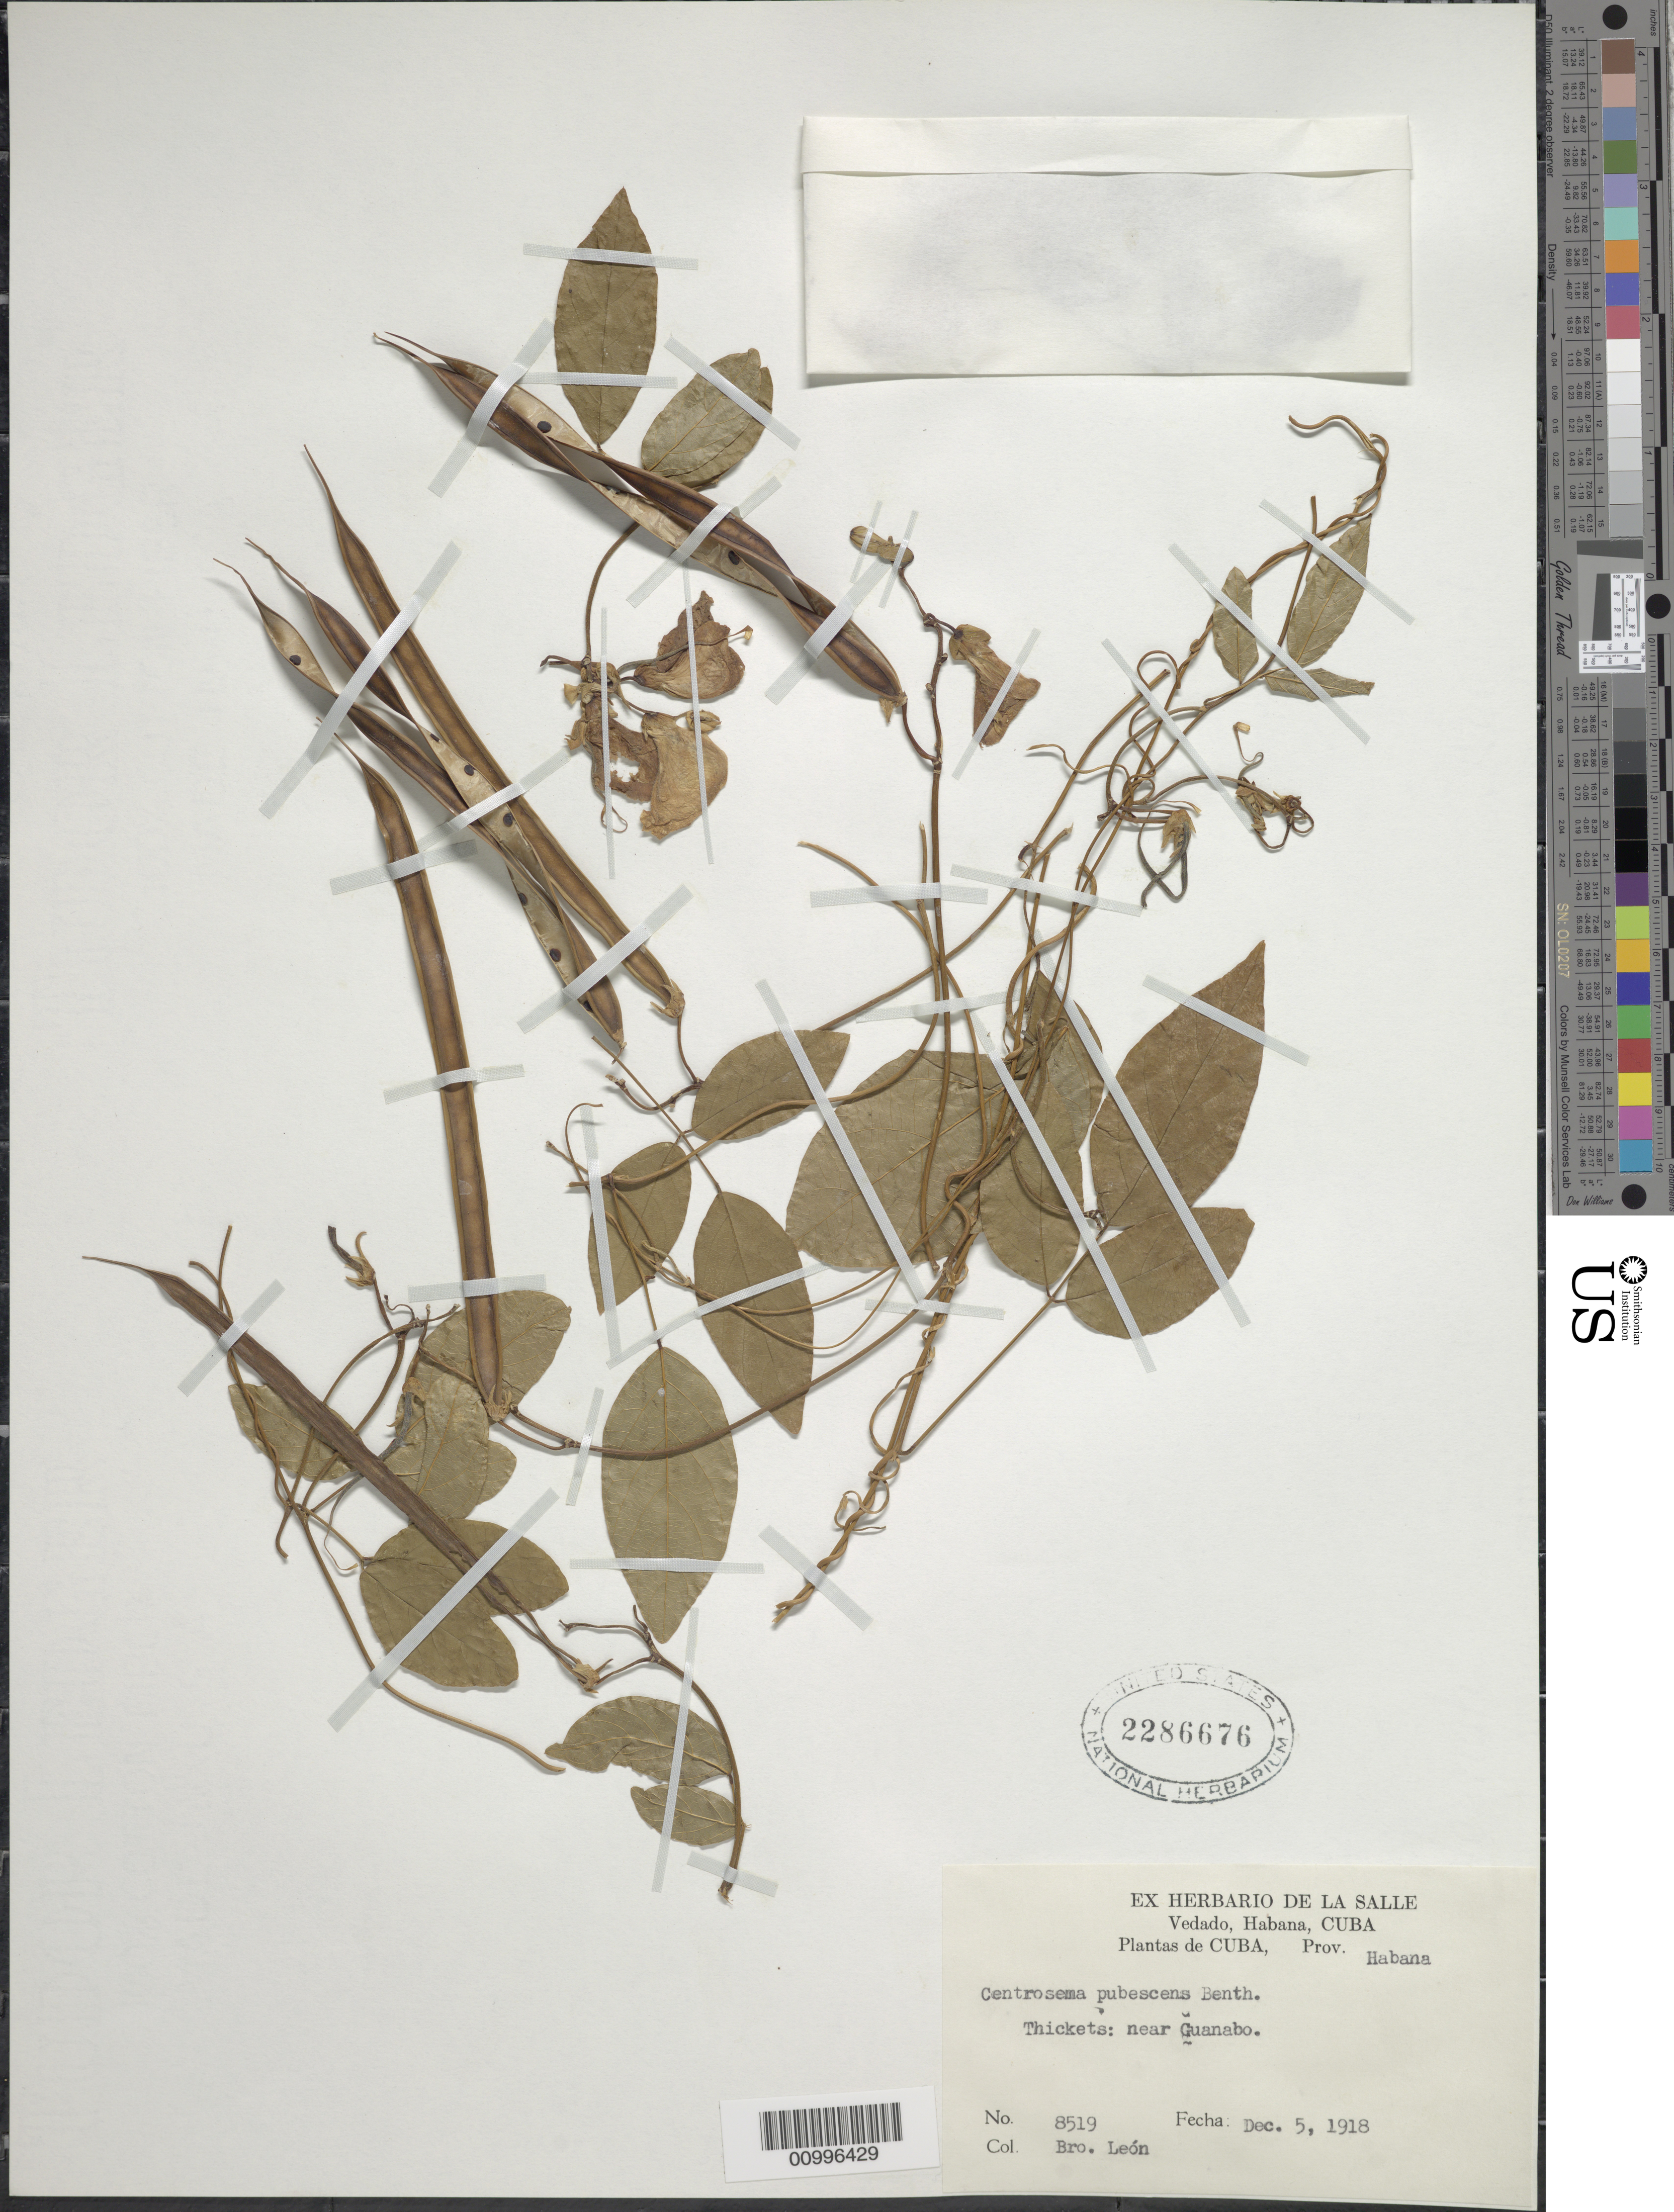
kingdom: Plantae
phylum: Tracheophyta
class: Magnoliopsida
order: Fabales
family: Fabaceae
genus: Centrosema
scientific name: Centrosema pubescens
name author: Benth.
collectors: Bro. León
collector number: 8519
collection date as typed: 05 Dec 1918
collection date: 1918-12-05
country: Cuba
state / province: La Habana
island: Cuba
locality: Thickets; near Guanabo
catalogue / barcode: US 2286676